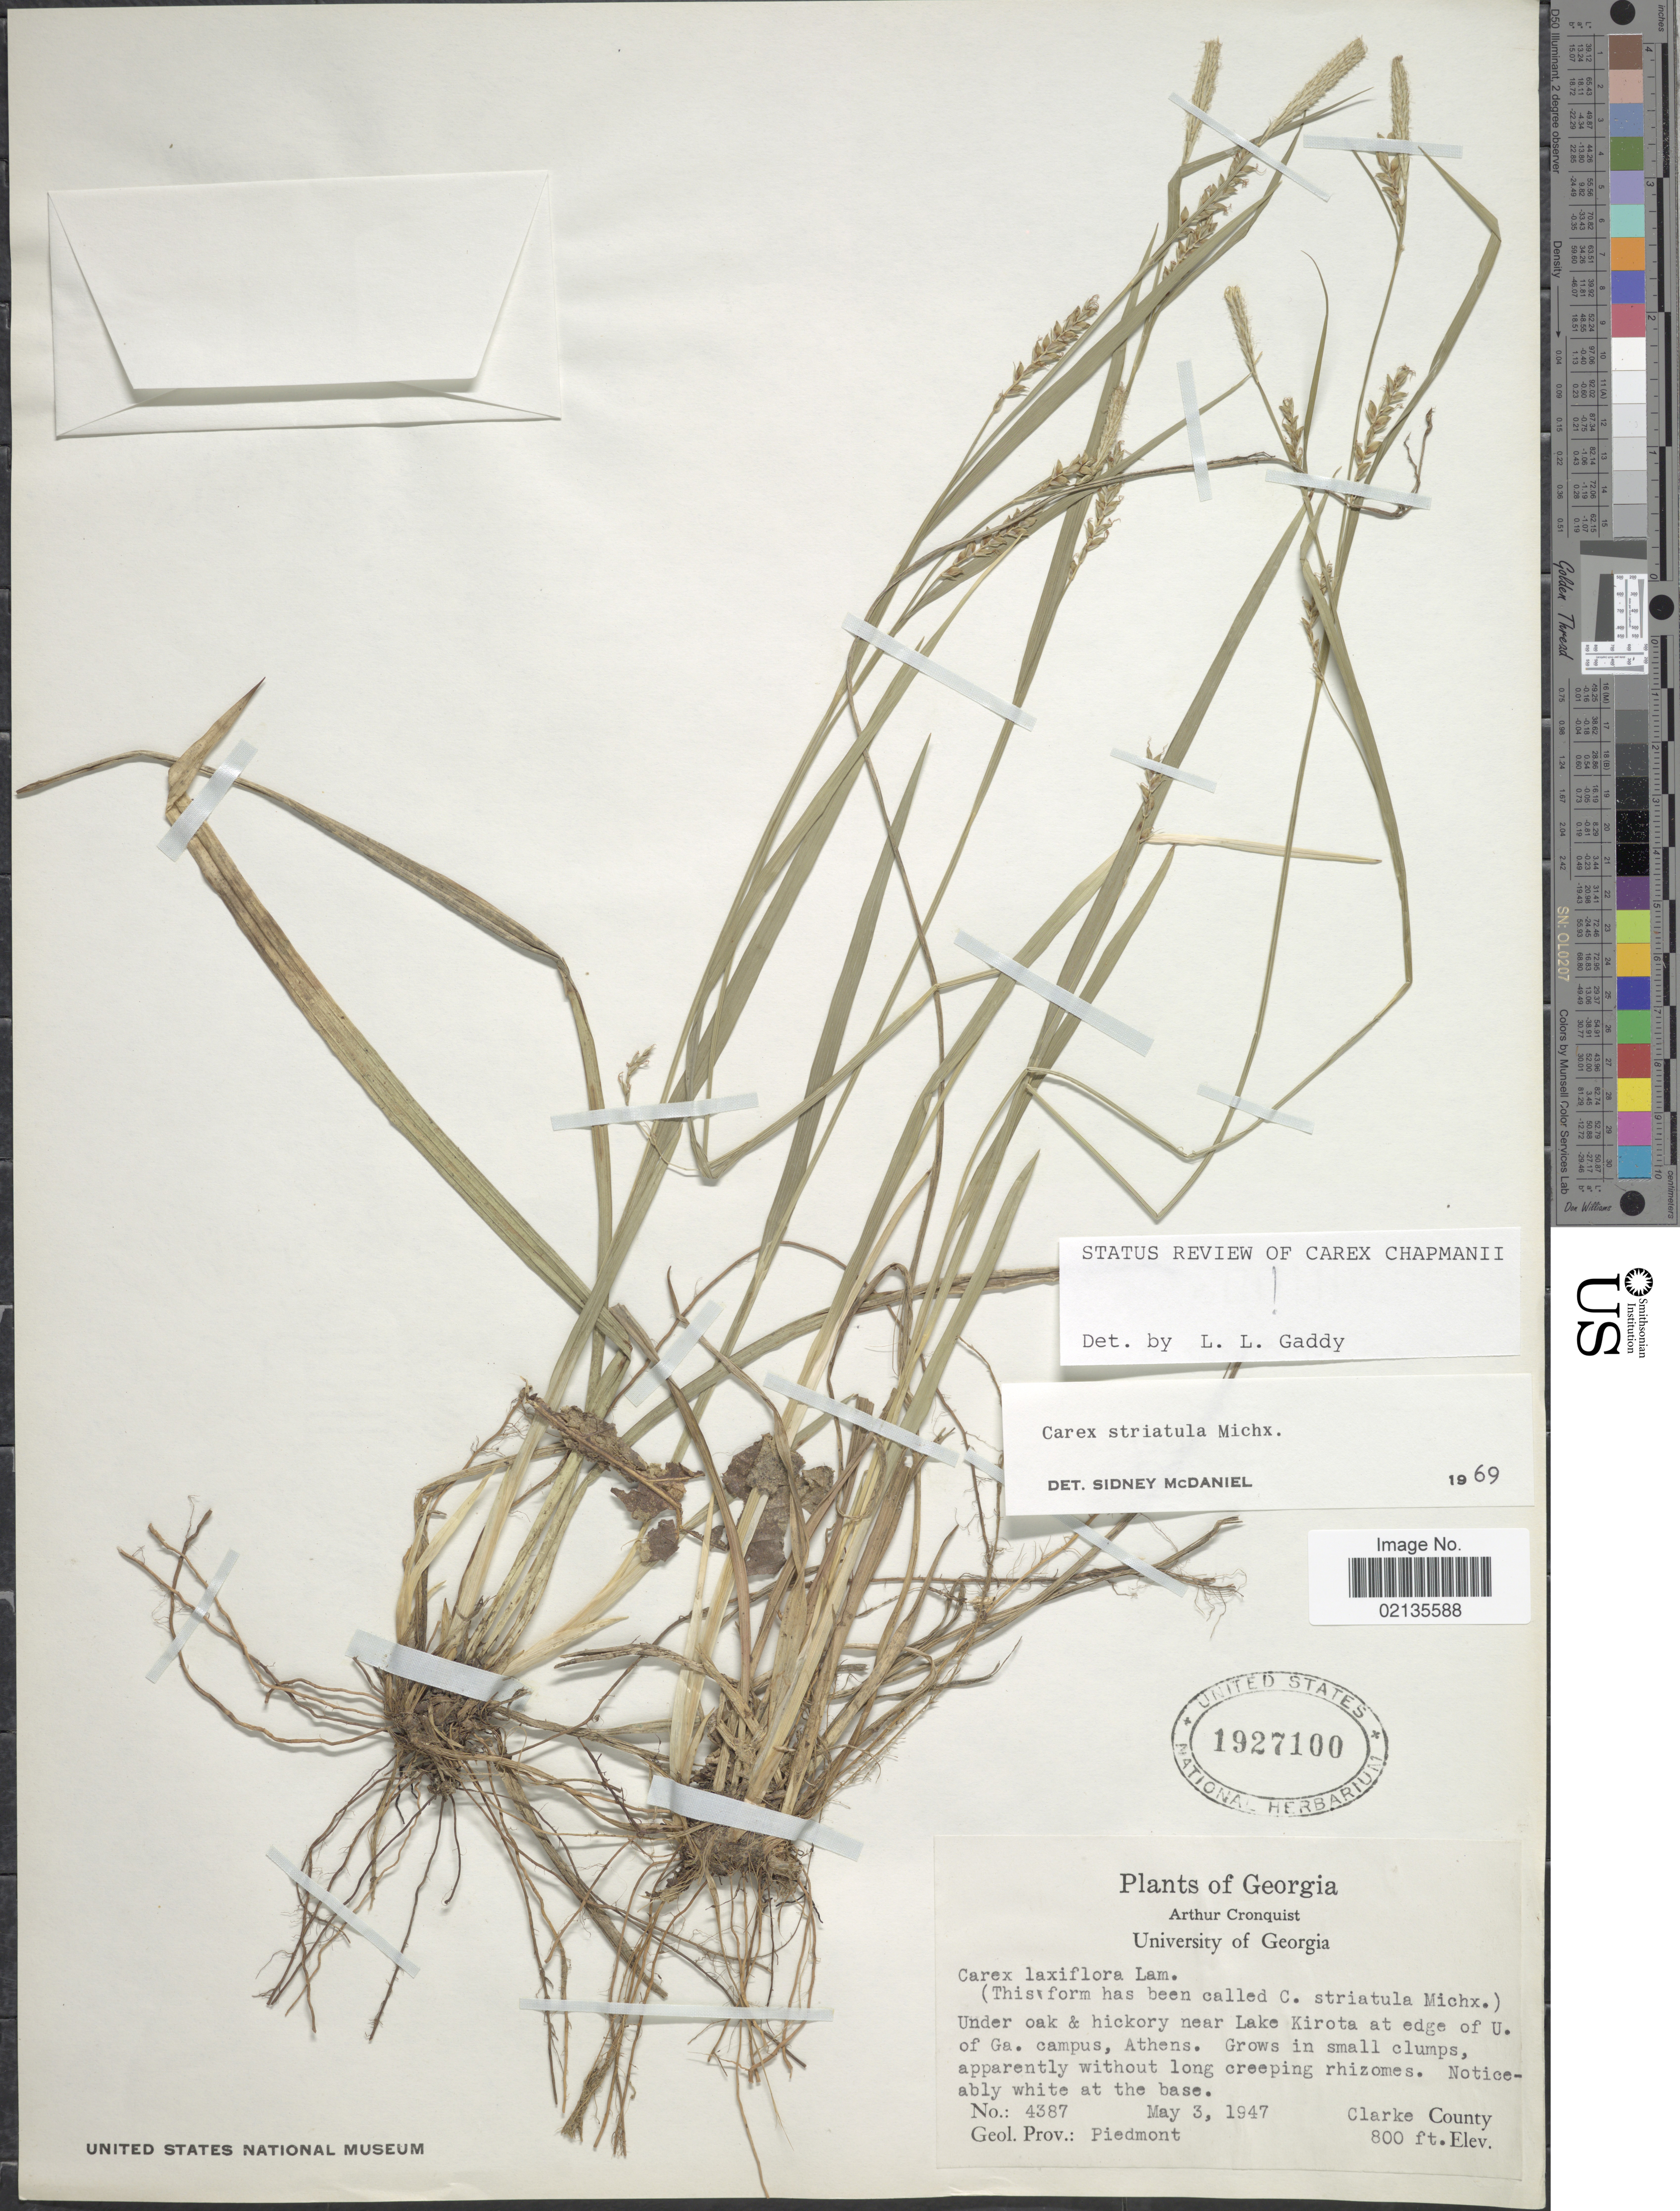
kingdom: Plantae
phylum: Tracheophyta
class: Liliopsida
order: Poales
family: Cyperaceae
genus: Carex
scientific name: Carex striatula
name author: Michx.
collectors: A. J. Cronquist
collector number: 4387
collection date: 1947-05-03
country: United States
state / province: Georgia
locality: Under oak & hickory near Lake Kirota at edge of U. of Ga. campus, Athens, Piedmont, Clarke County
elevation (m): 244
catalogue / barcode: US 1927100